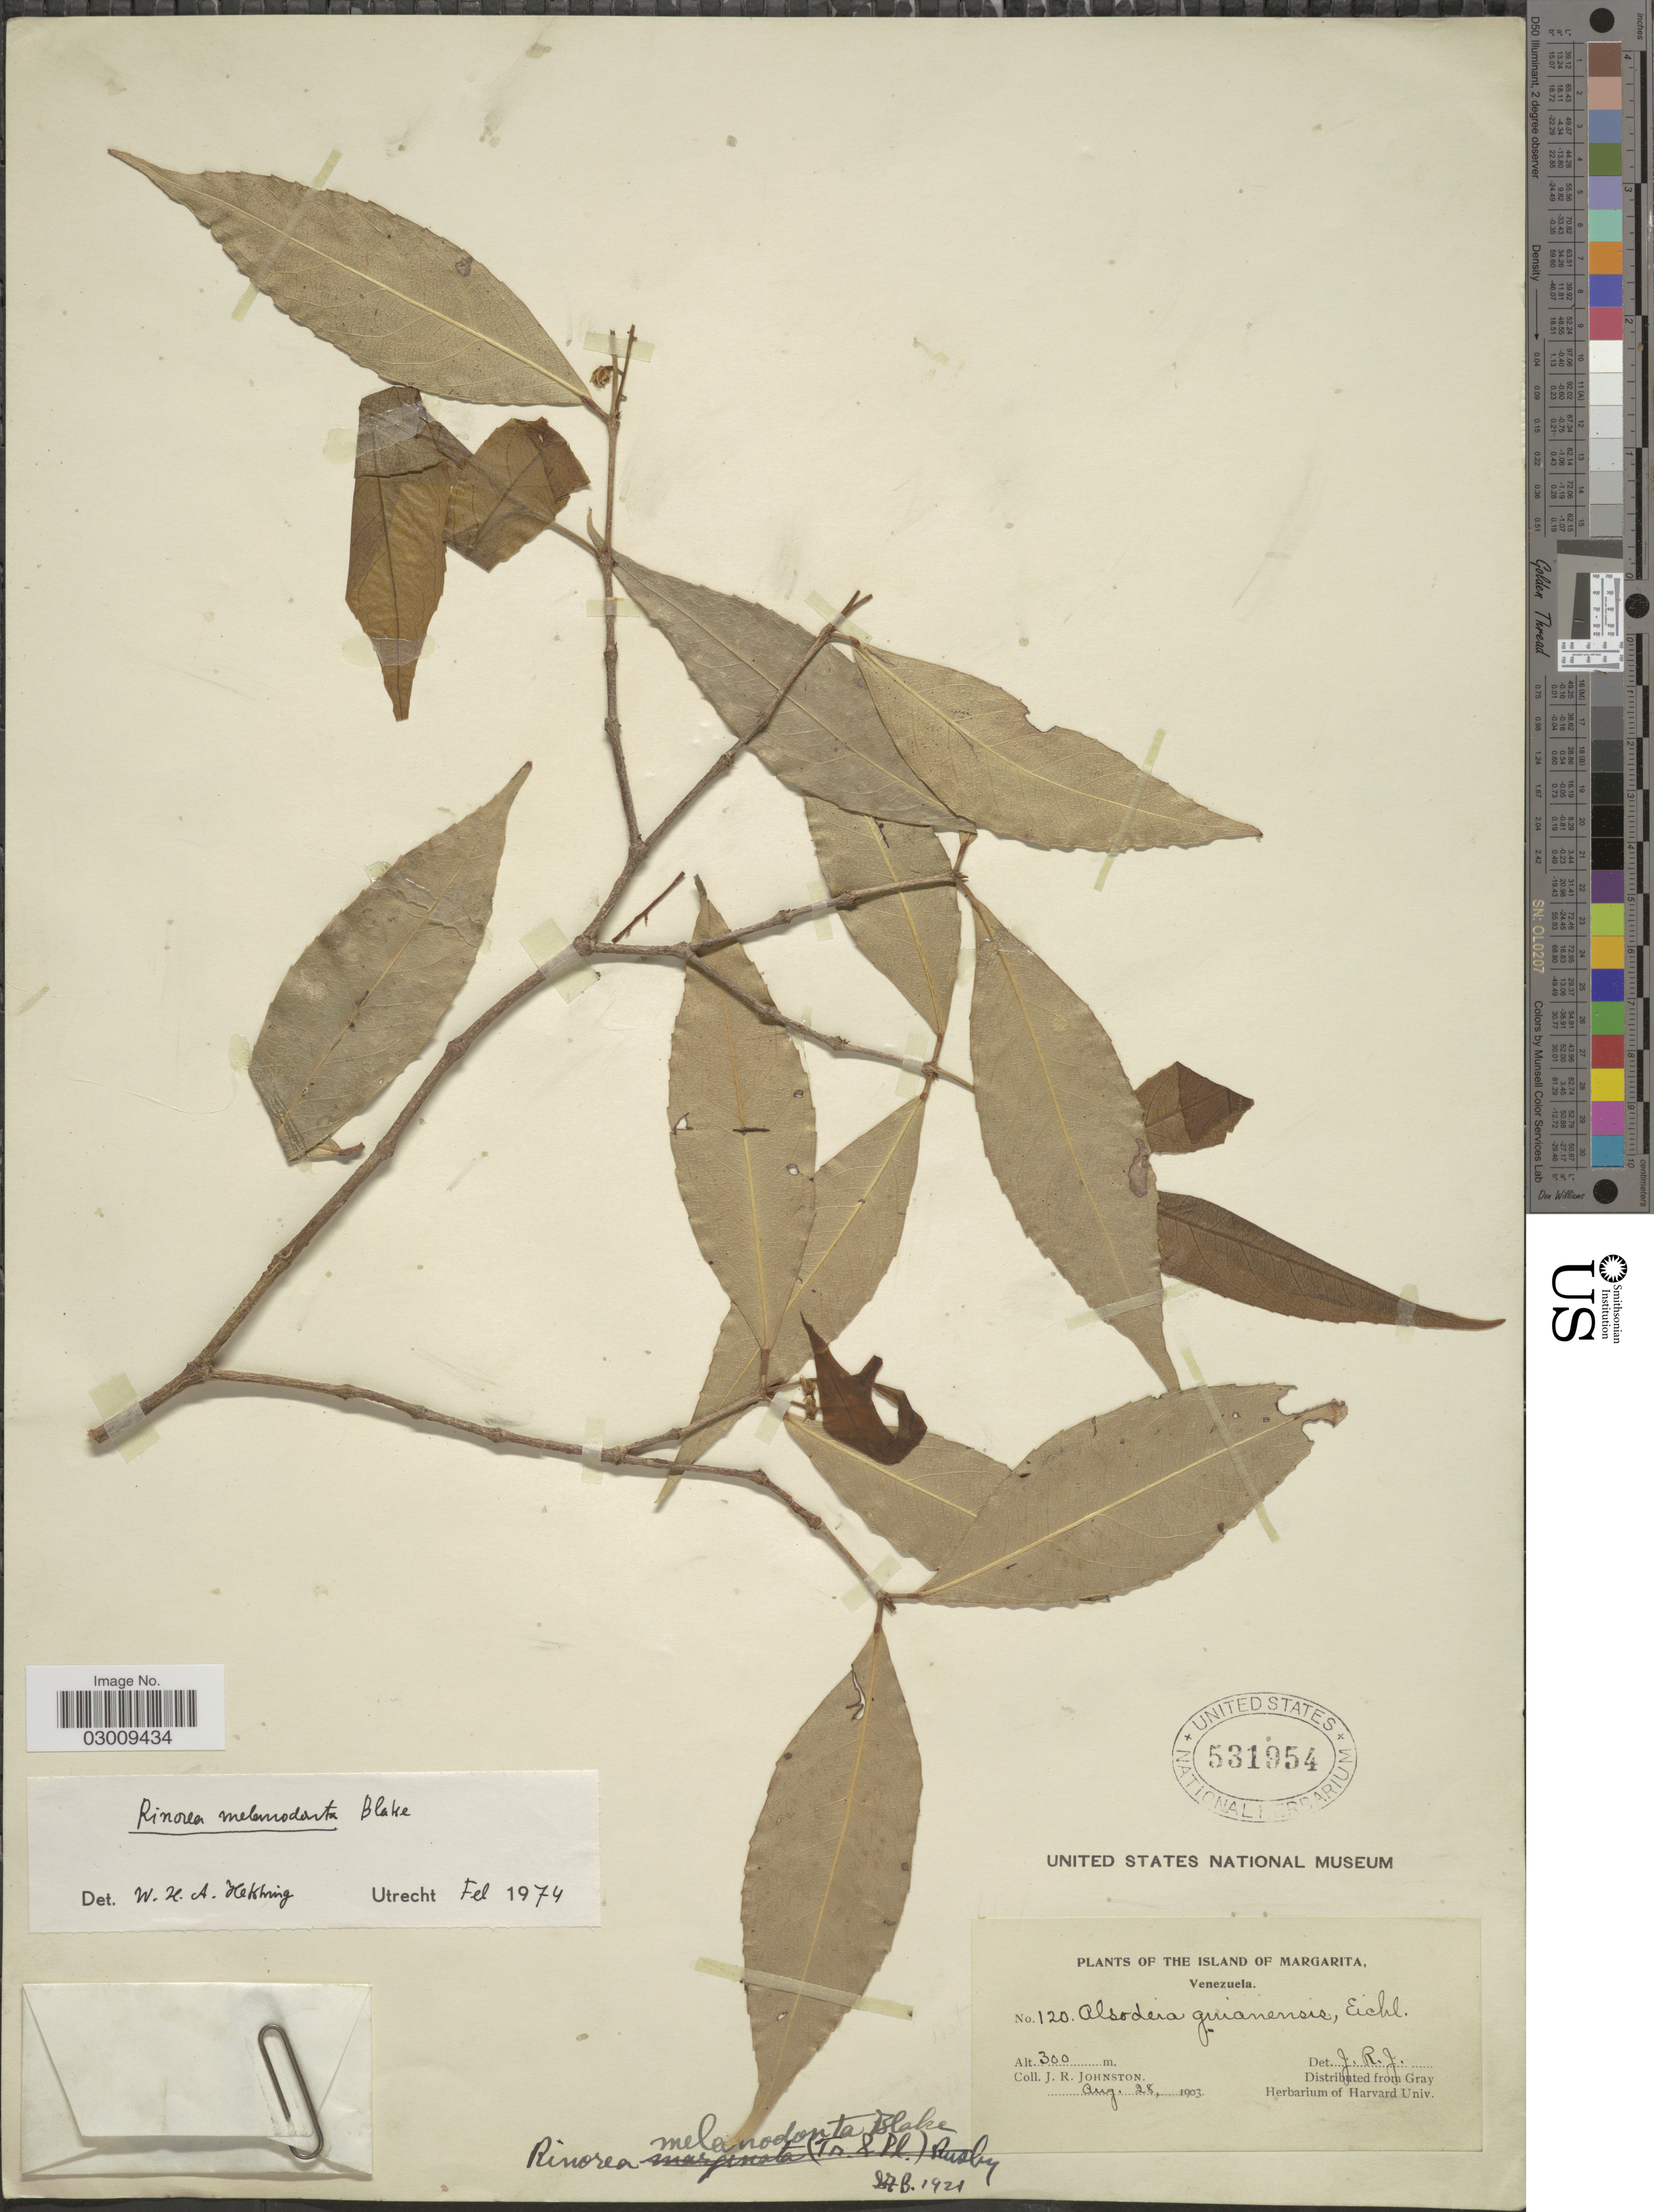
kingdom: Plantae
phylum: Tracheophyta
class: Magnoliopsida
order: Malpighiales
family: Violaceae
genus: Rinorea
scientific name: Rinorea melanodonta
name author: S.F. Blake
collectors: J. Johnston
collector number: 120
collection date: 1903-08-28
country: Venezuela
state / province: Nueva Esparta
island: Margarita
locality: Island of Margarita.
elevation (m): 300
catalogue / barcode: US 531954